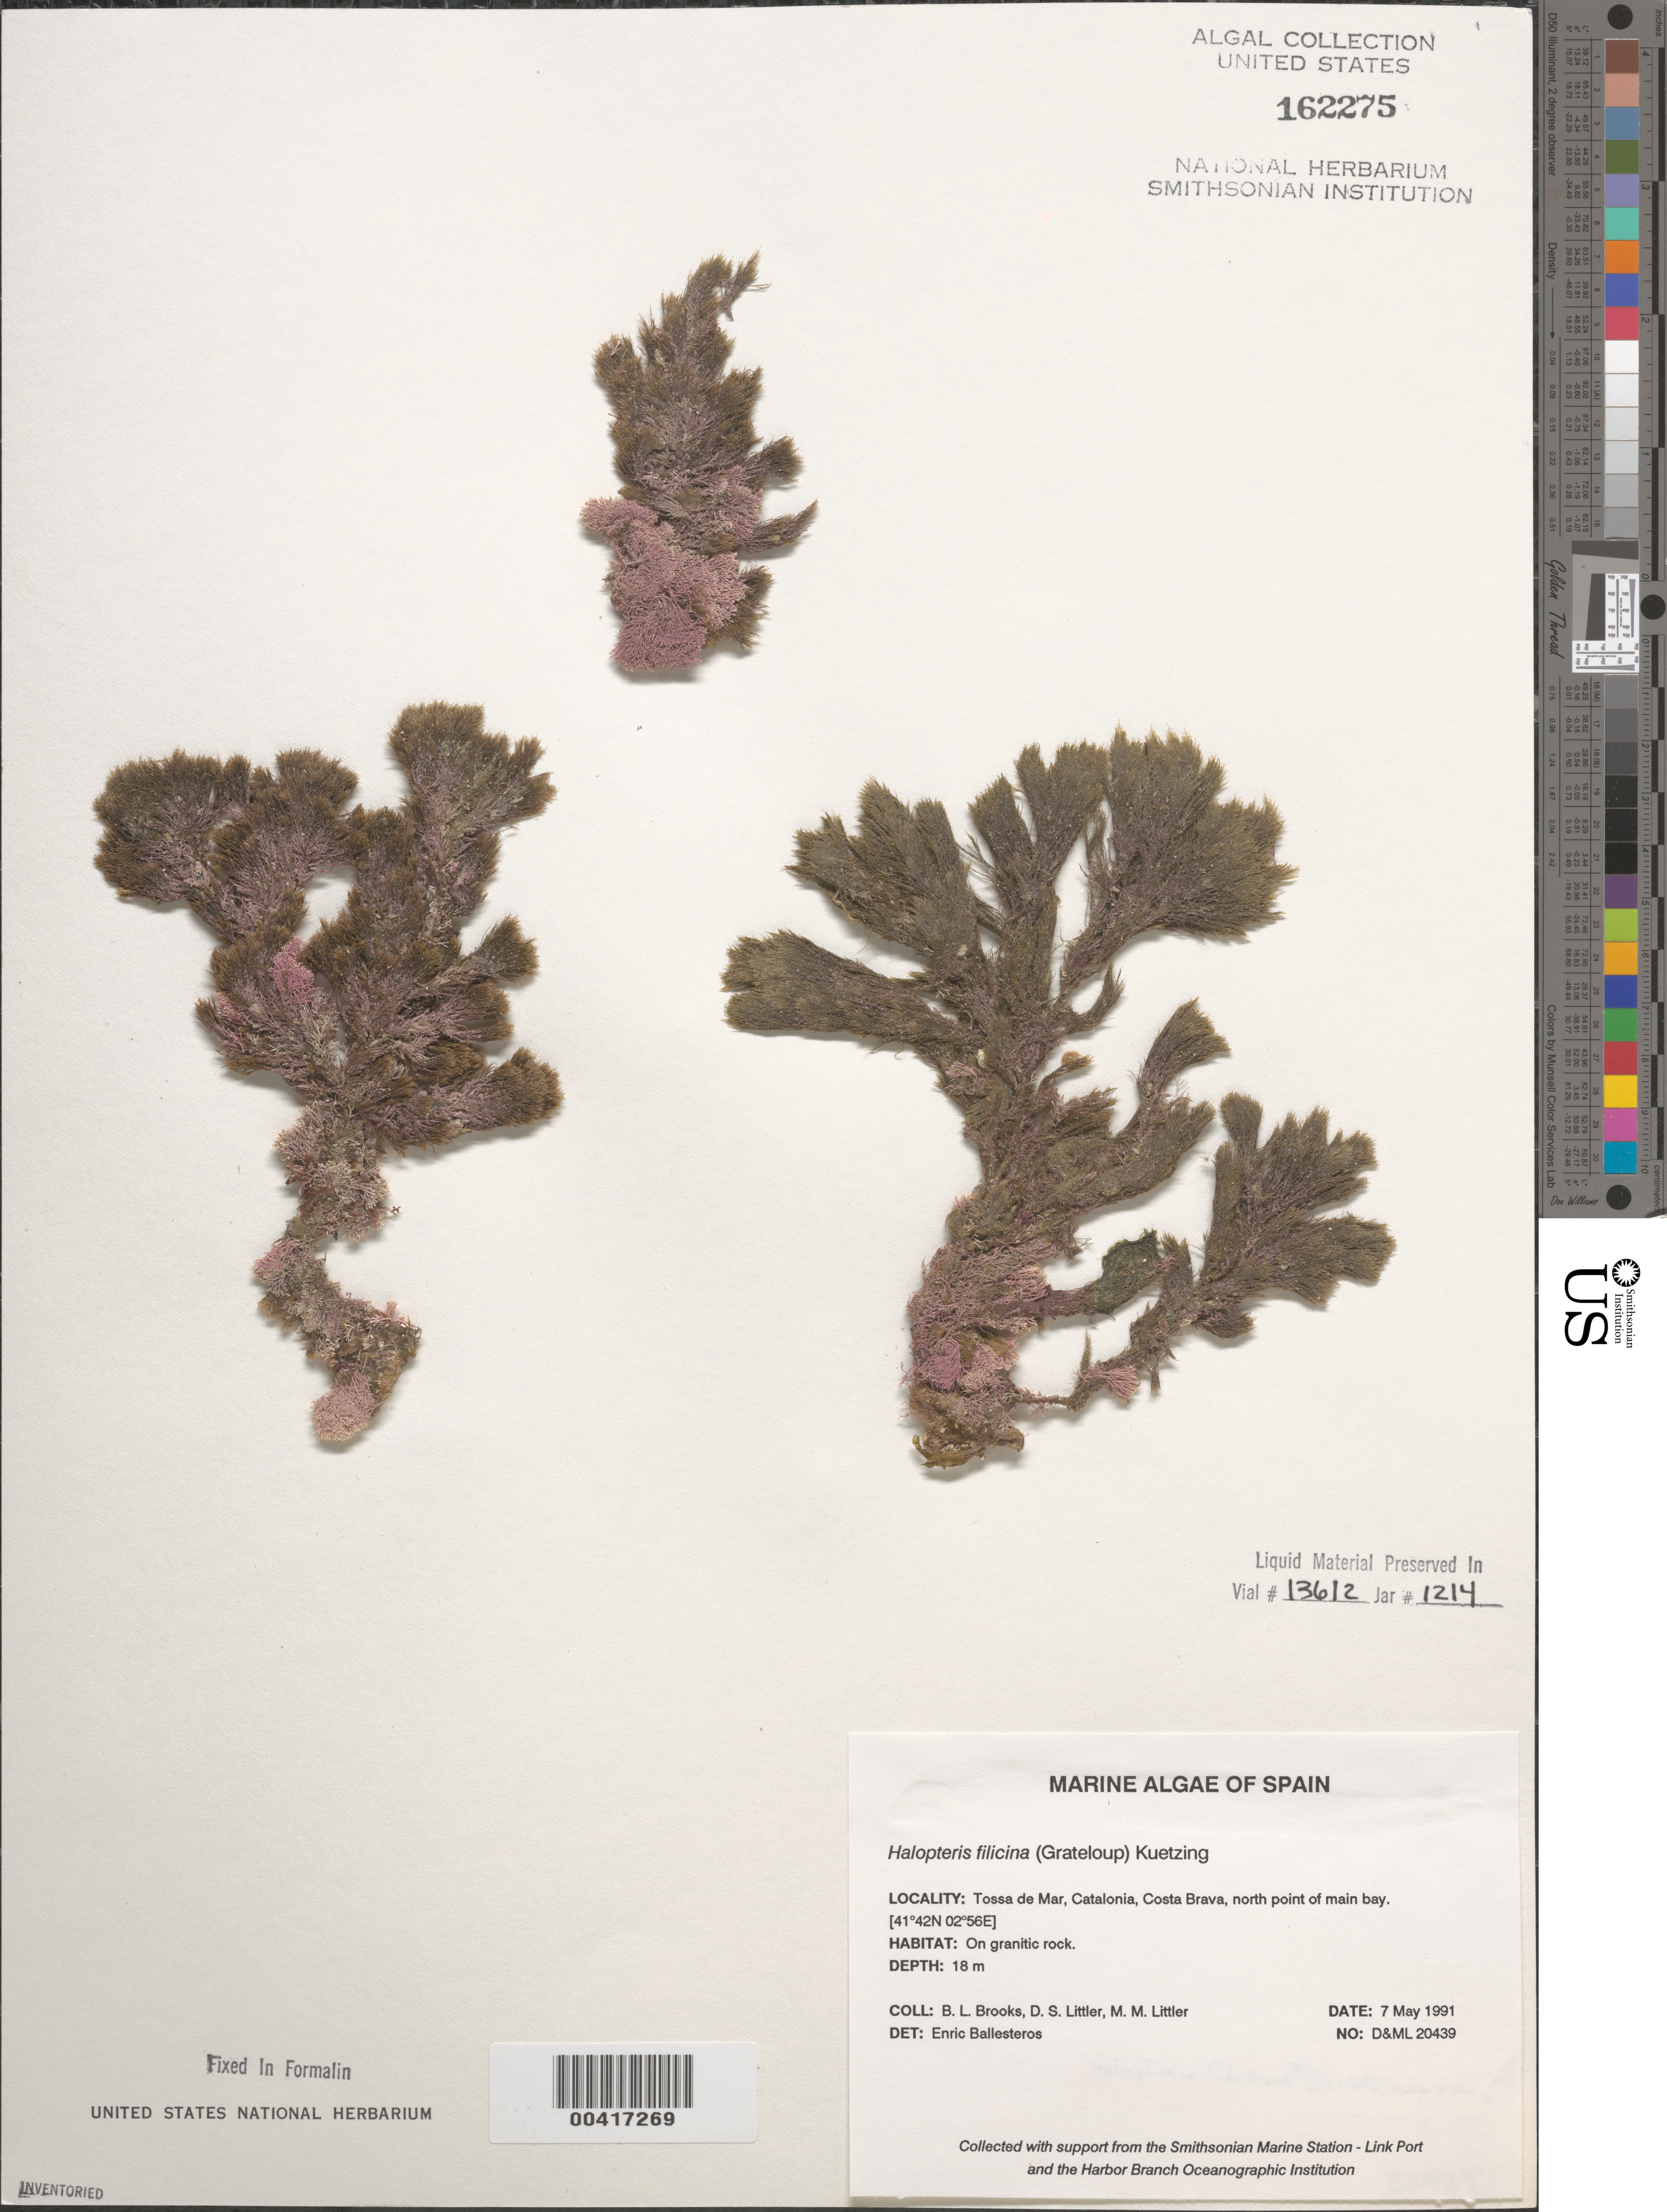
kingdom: Chromista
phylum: Ochrophyta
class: Phaeophyceae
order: Sphacelariales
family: Stypocaulaceae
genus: Halopteris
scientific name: Halopteris filicina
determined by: Ballesteros, E.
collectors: B. Brooks, D. S. Littler & M. M. Littler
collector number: D&ML 20439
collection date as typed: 07 May 1991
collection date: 1991-05-07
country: Spain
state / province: Catalunya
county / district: Girona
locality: Tossa de Mar, Costa Brava, Catalonia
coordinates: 41 42N, 02 56E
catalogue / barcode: US 162275